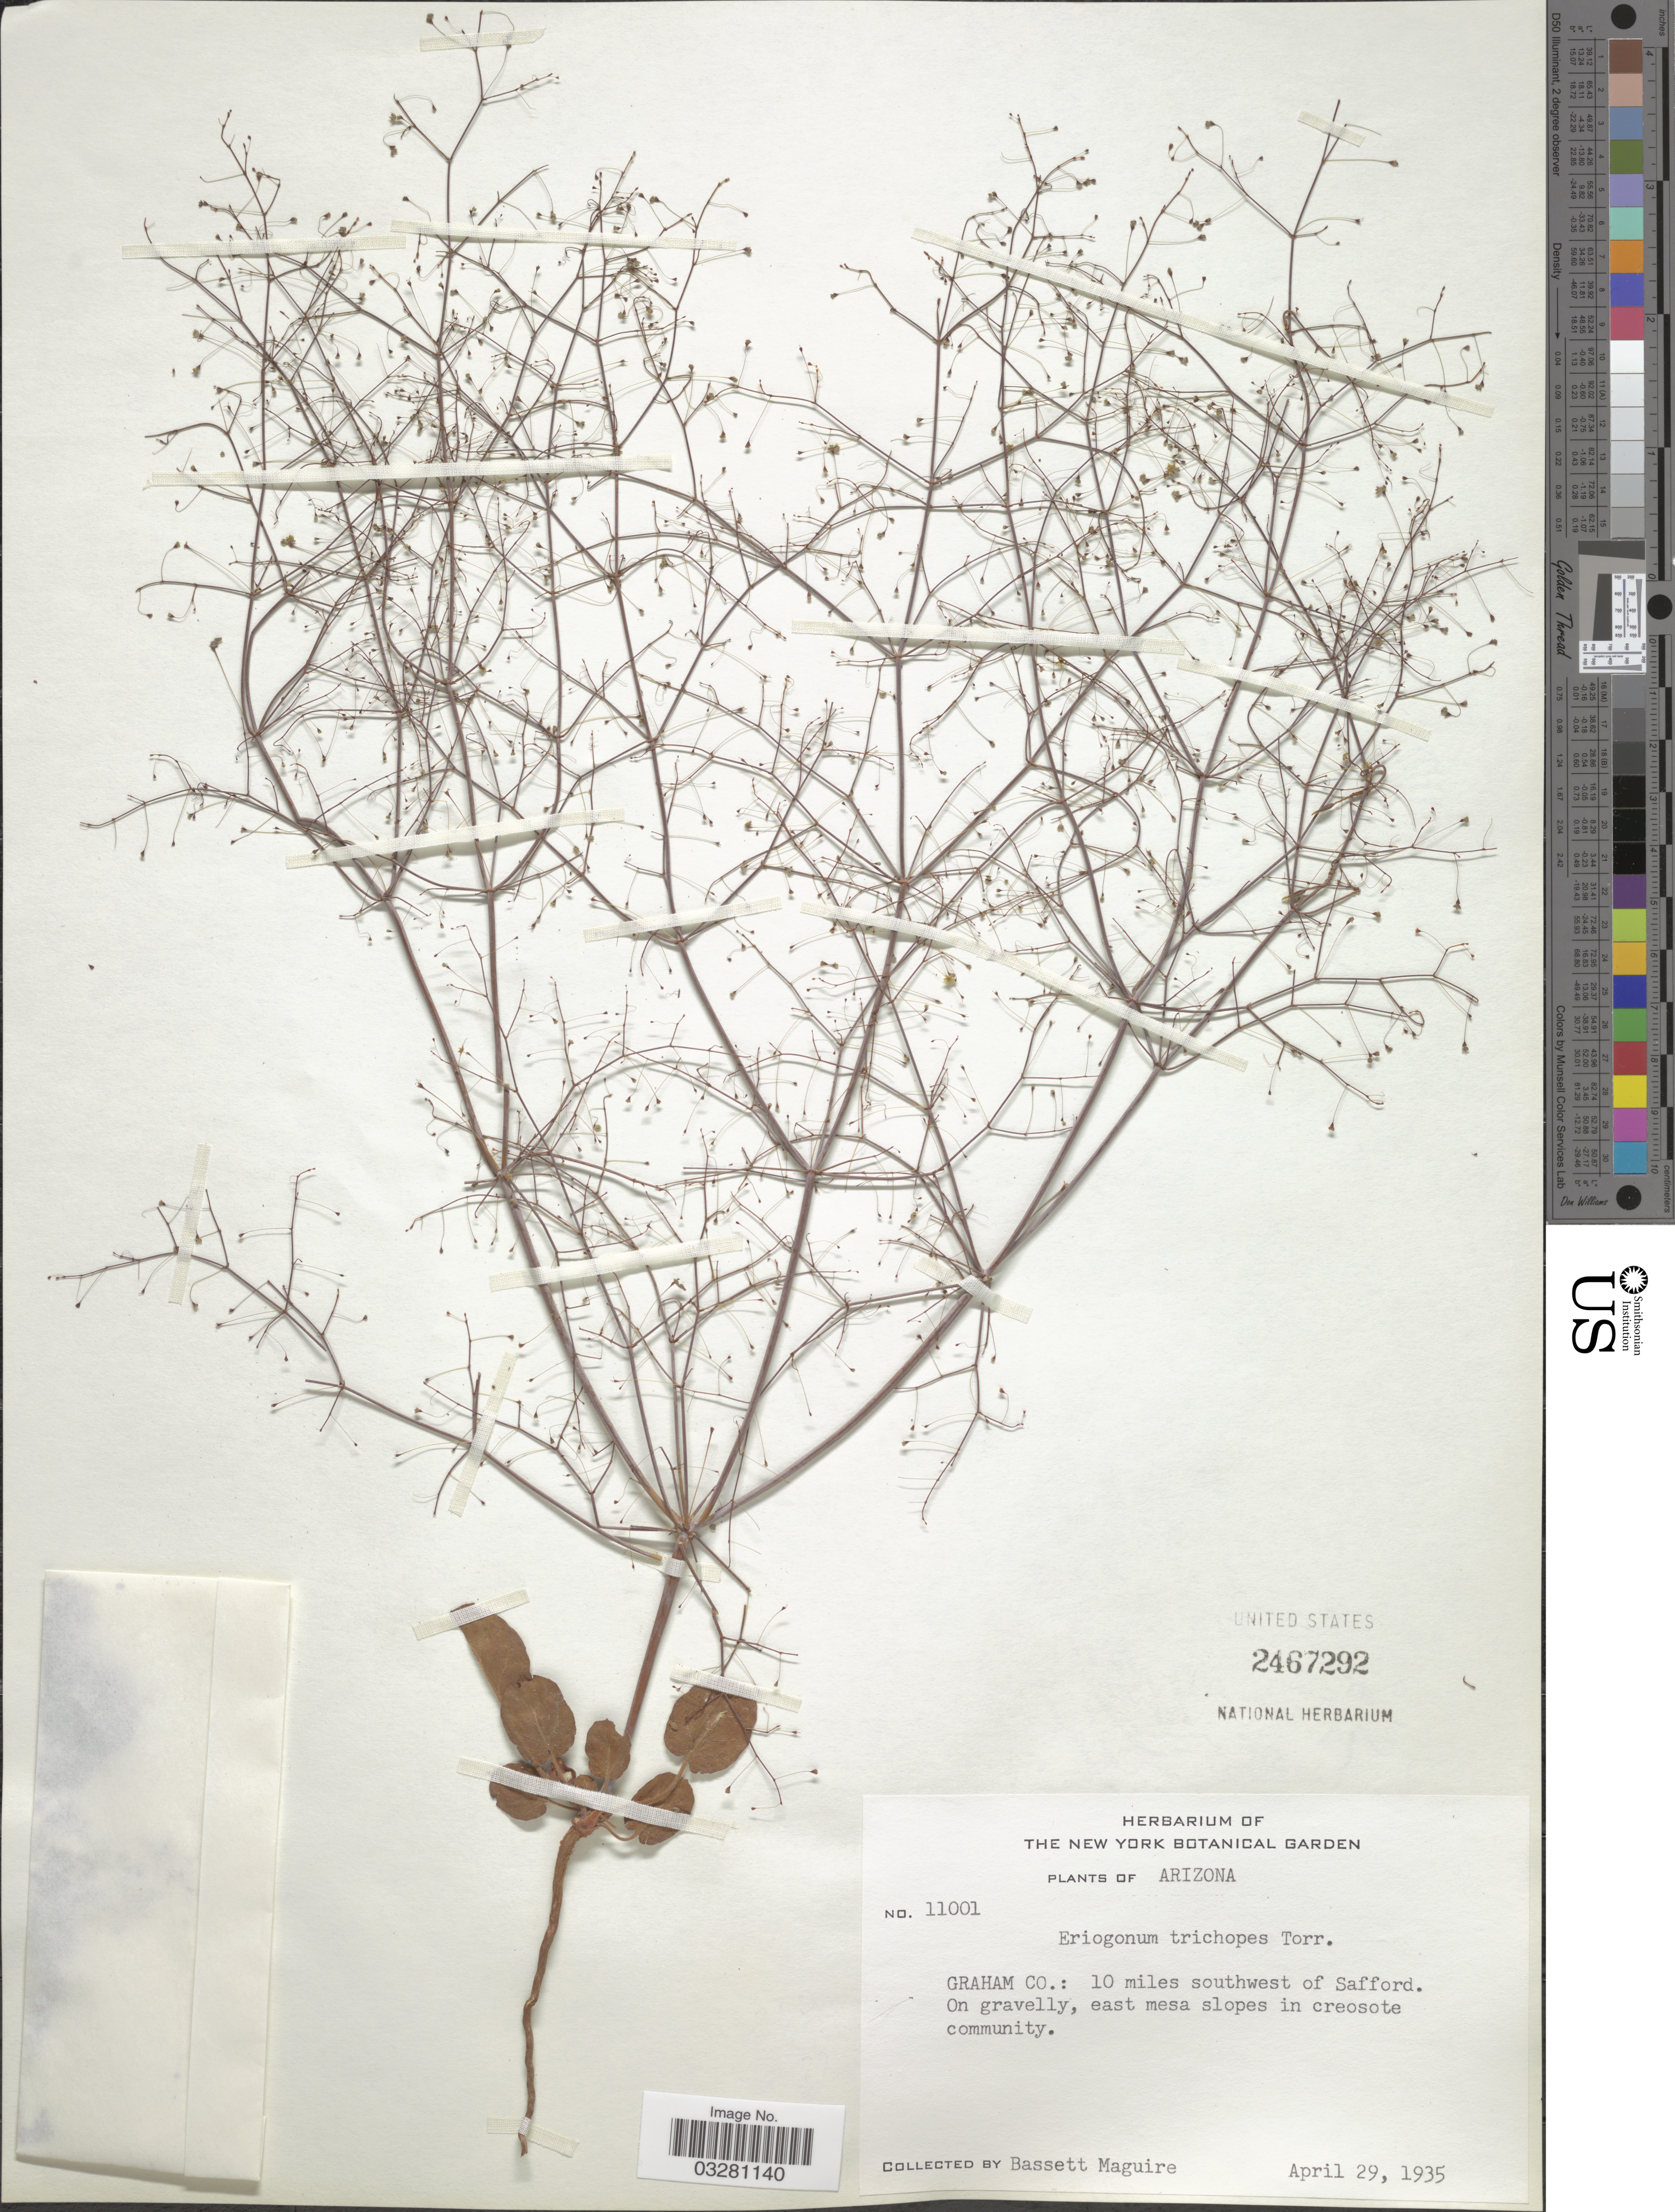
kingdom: Plantae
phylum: Tracheophyta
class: Magnoliopsida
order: Caryophyllales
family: Polygonaceae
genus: Eriogonum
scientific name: Eriogonum trichopes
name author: Torr.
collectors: B. Maguire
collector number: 11001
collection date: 1935-04-29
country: United States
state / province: Arizona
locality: Graham Co.: 10 miles southwest of Safford.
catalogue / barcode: US 2467292